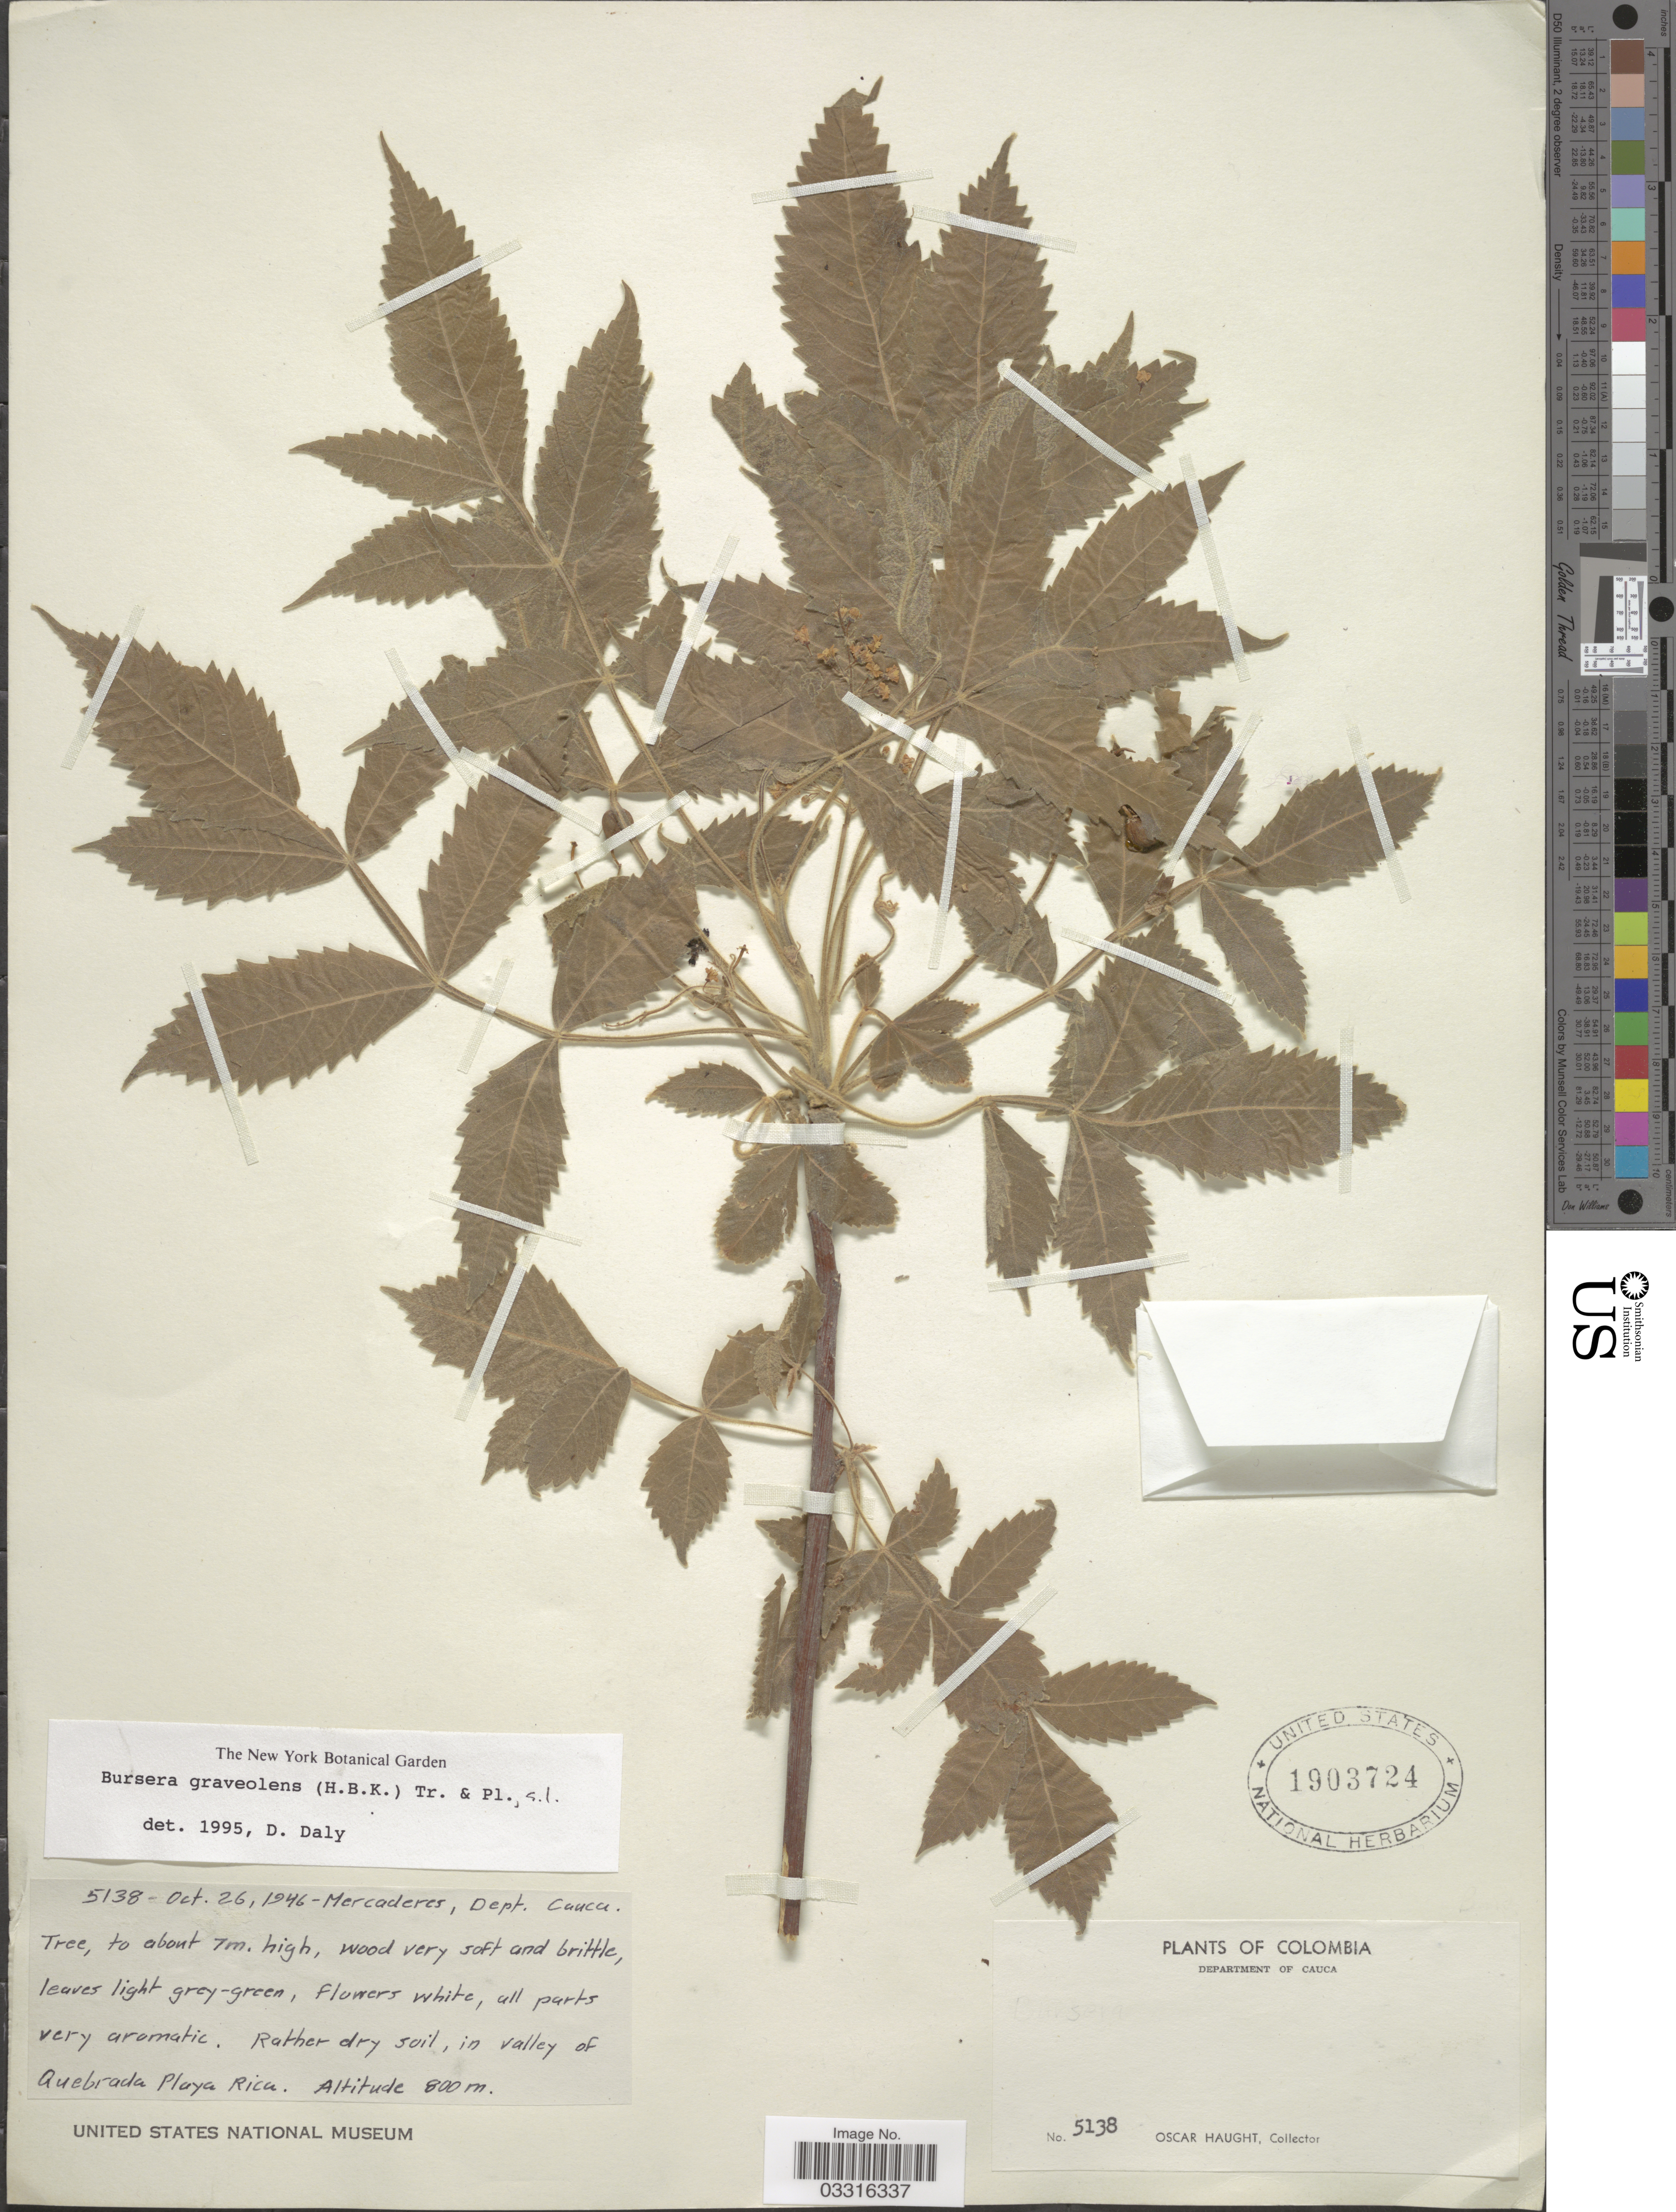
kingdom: Plantae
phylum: Tracheophyta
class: Magnoliopsida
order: Sapindales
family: Burseraceae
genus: Bursera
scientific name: Bursera graveolens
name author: (Kunth) Triana & Planch.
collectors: O. L. Haught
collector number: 5138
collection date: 1946-10-26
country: Colombia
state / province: Cauca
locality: Mercaderes, Department of Cauca, in valley of Quebrada Playa Rica.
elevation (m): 800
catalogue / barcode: US 1903724